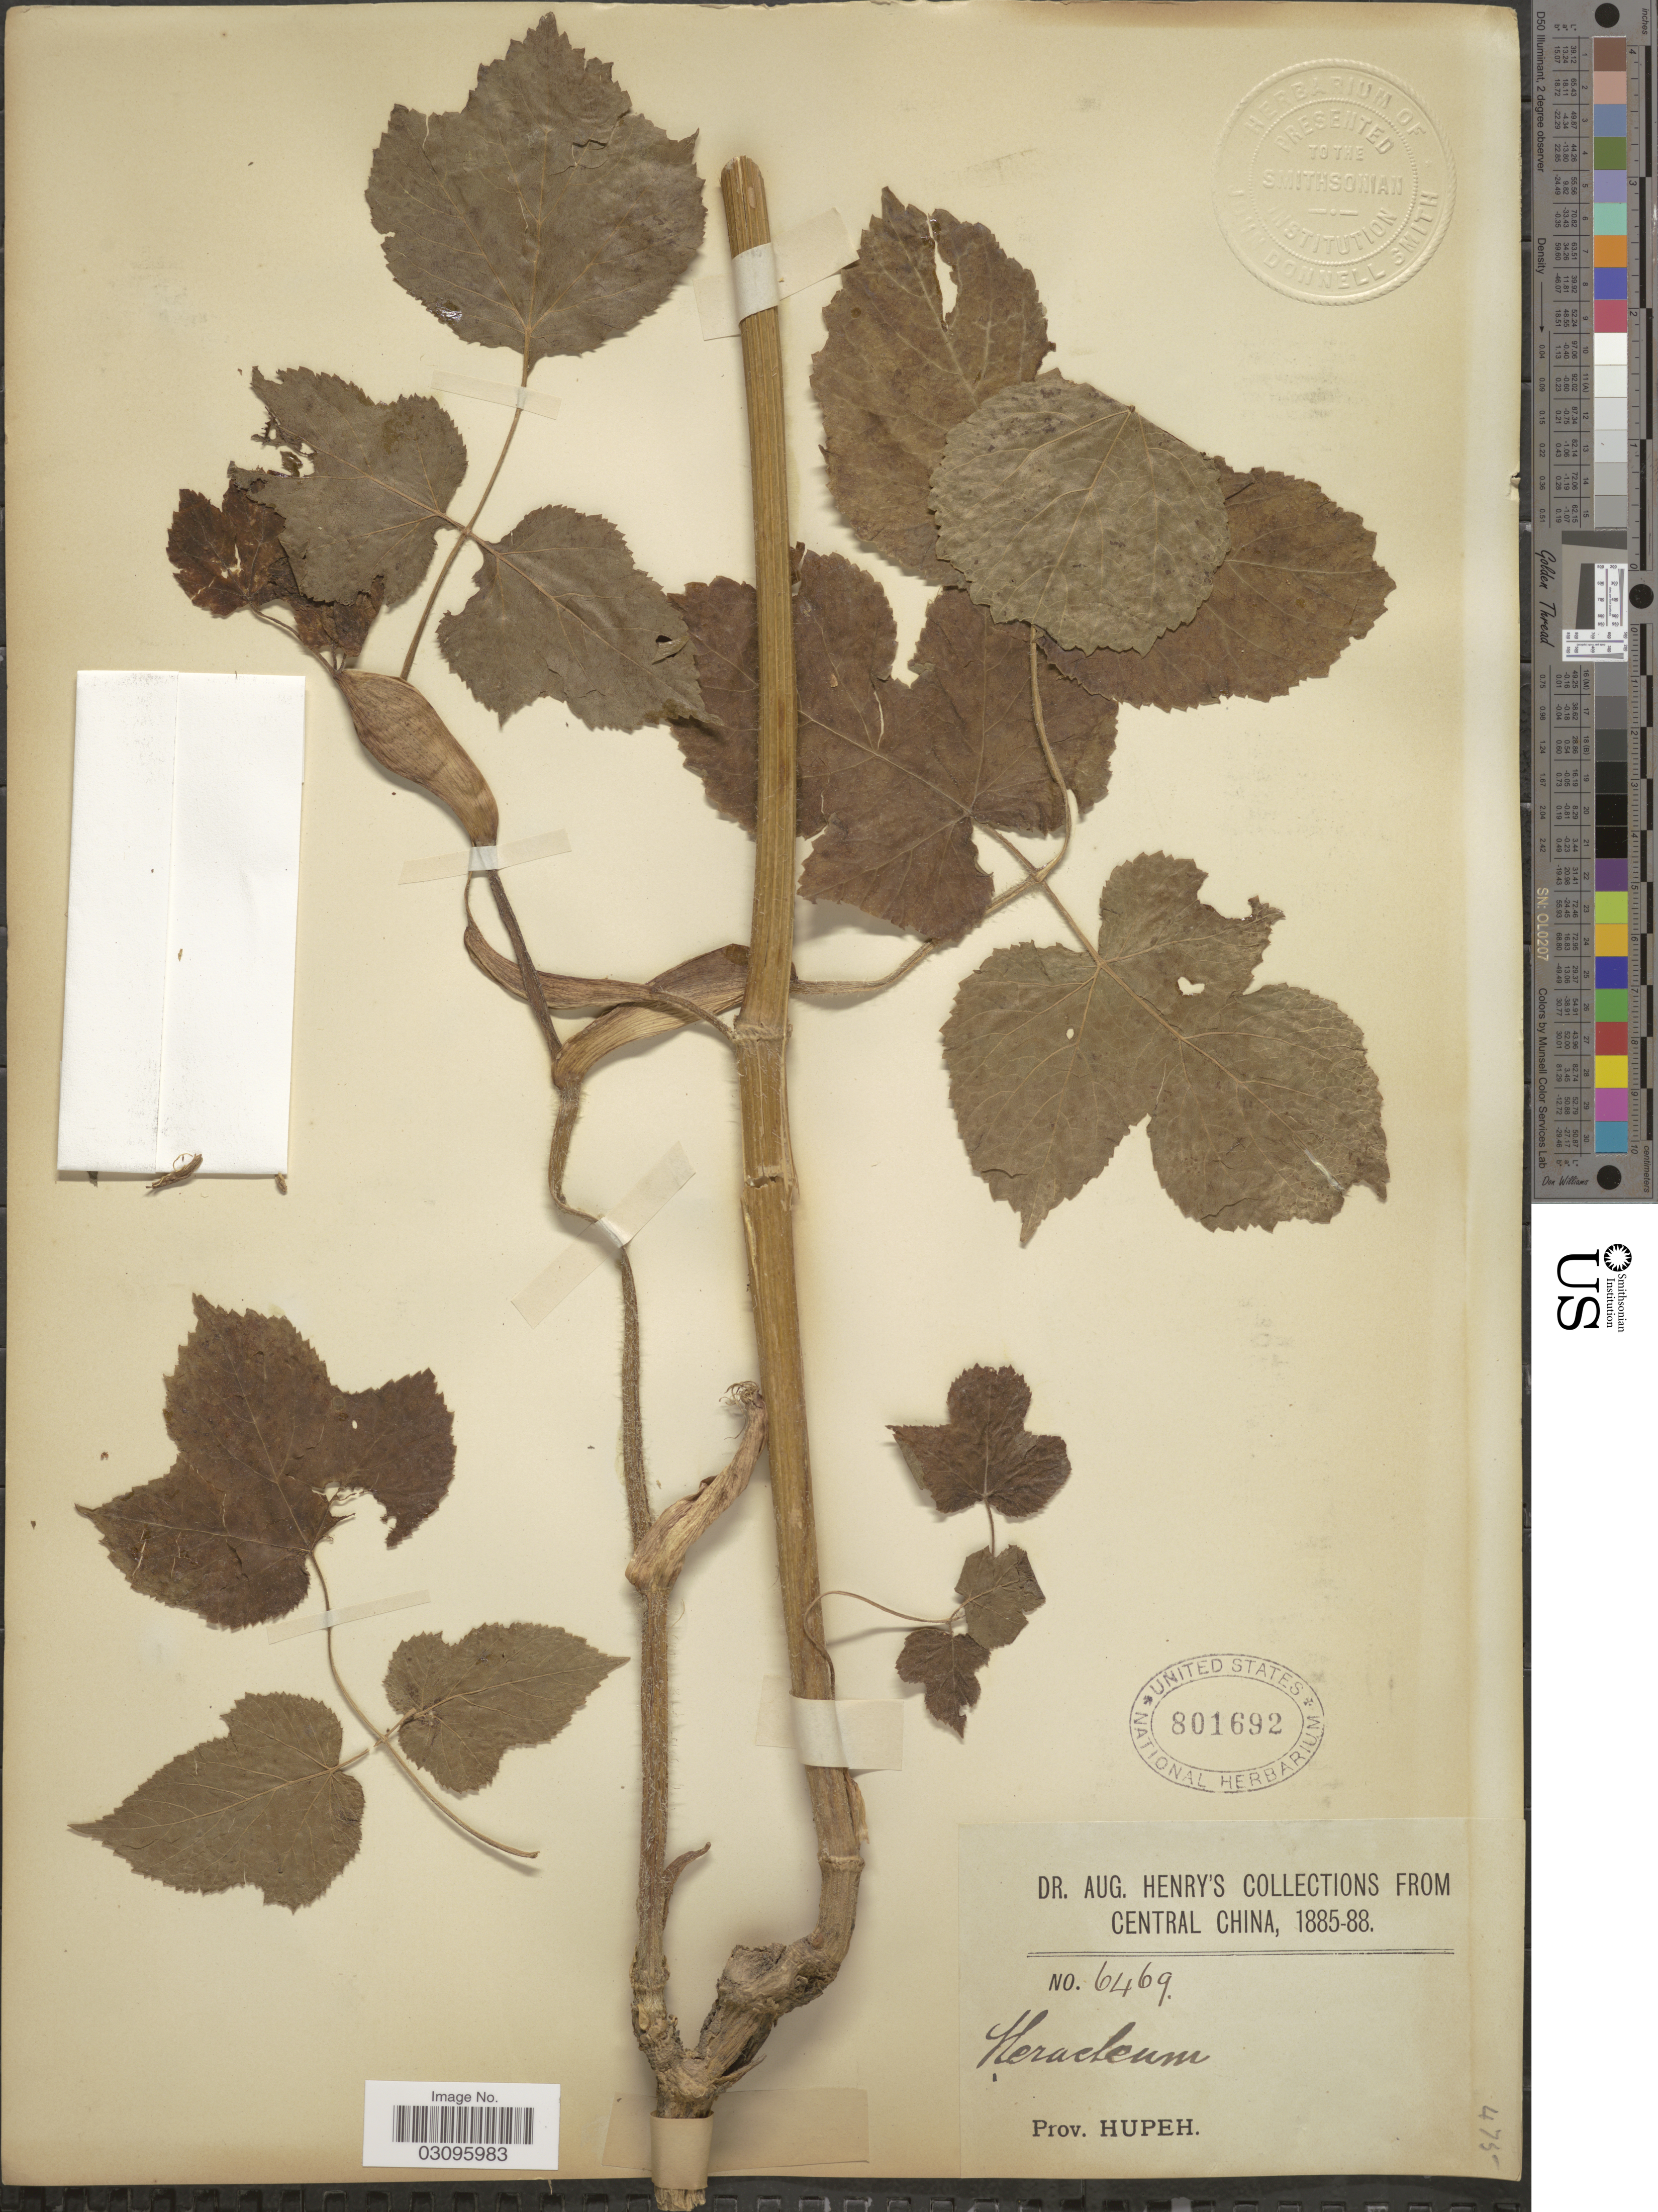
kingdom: Plantae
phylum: Tracheophyta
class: Magnoliopsida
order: Apiales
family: Apiaceae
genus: Heracleum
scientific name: Heracleum sp.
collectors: A. Henry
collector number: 6469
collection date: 1885/1888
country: China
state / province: Hubei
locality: Central China. Prov. Hupeh.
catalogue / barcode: US 801692